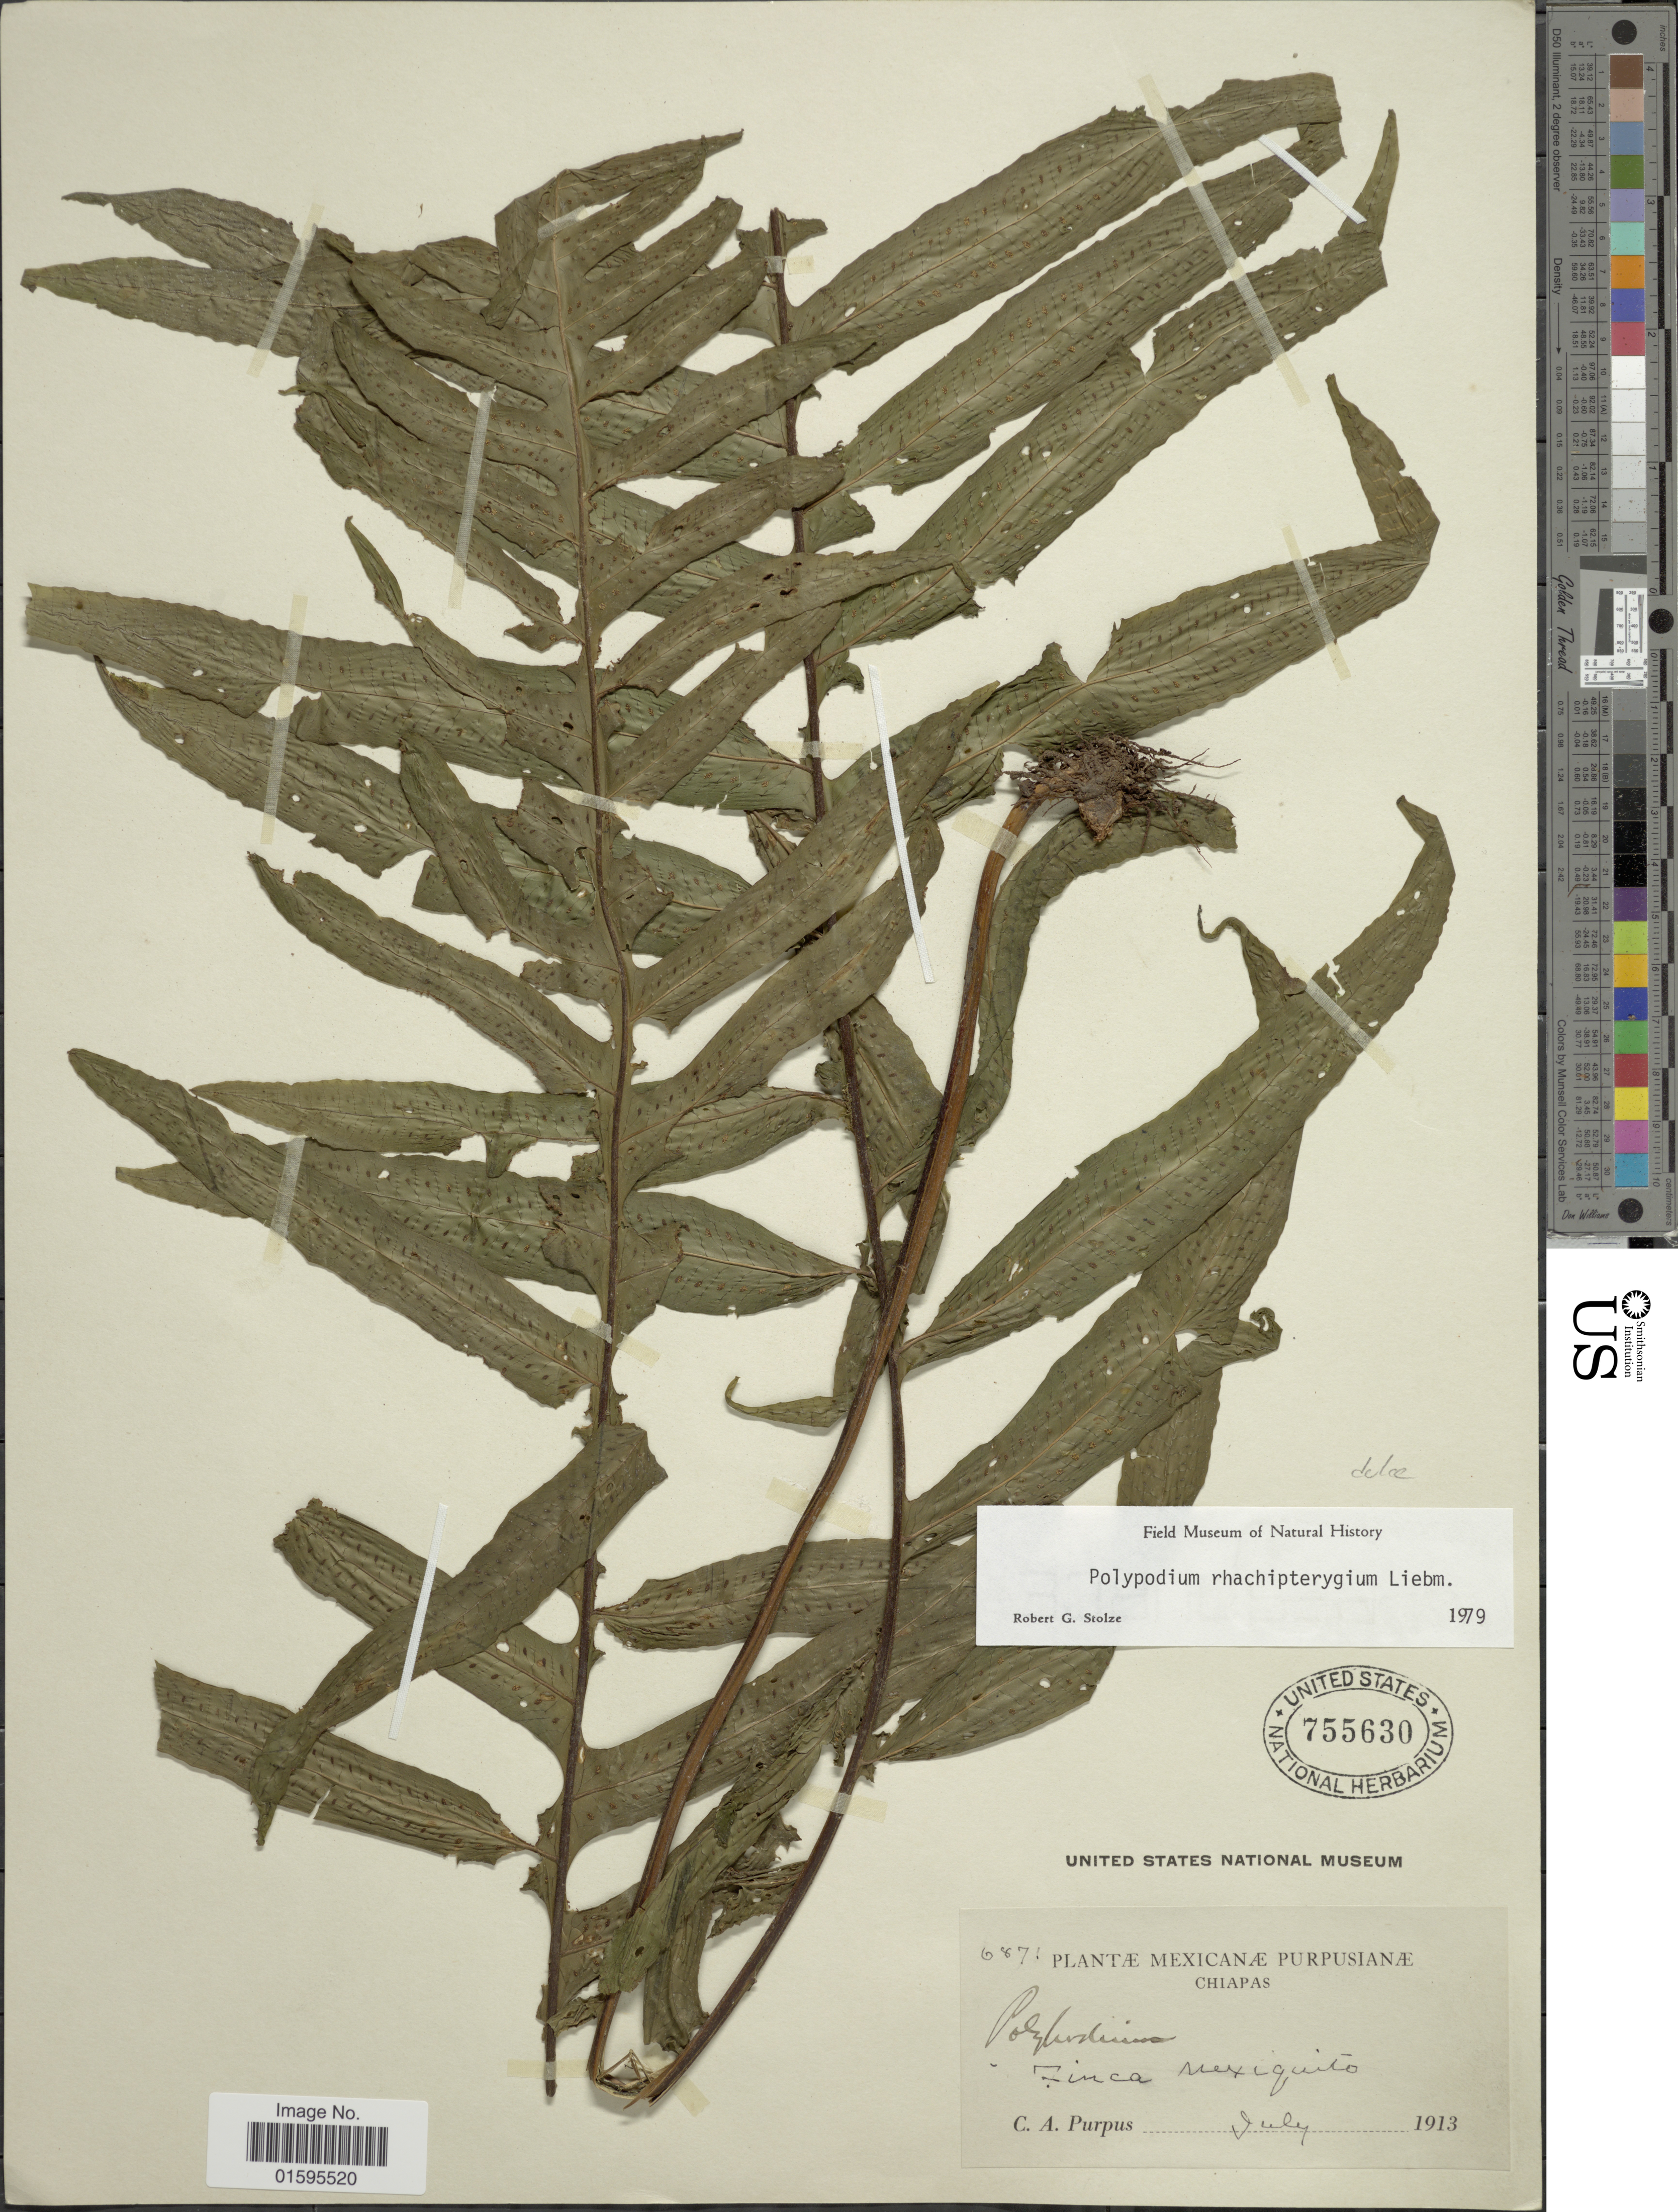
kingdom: Plantae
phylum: Tracheophyta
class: Polypodiopsida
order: Polypodiales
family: Polypodiaceae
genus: Polypodium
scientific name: Polypodium rhachipterygium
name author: Liebm.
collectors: C. A. Purpus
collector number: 687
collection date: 1913-07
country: Mexico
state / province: Chiapas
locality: Mexicanae, Chiapas, Finca Mexiquito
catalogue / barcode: US 755630